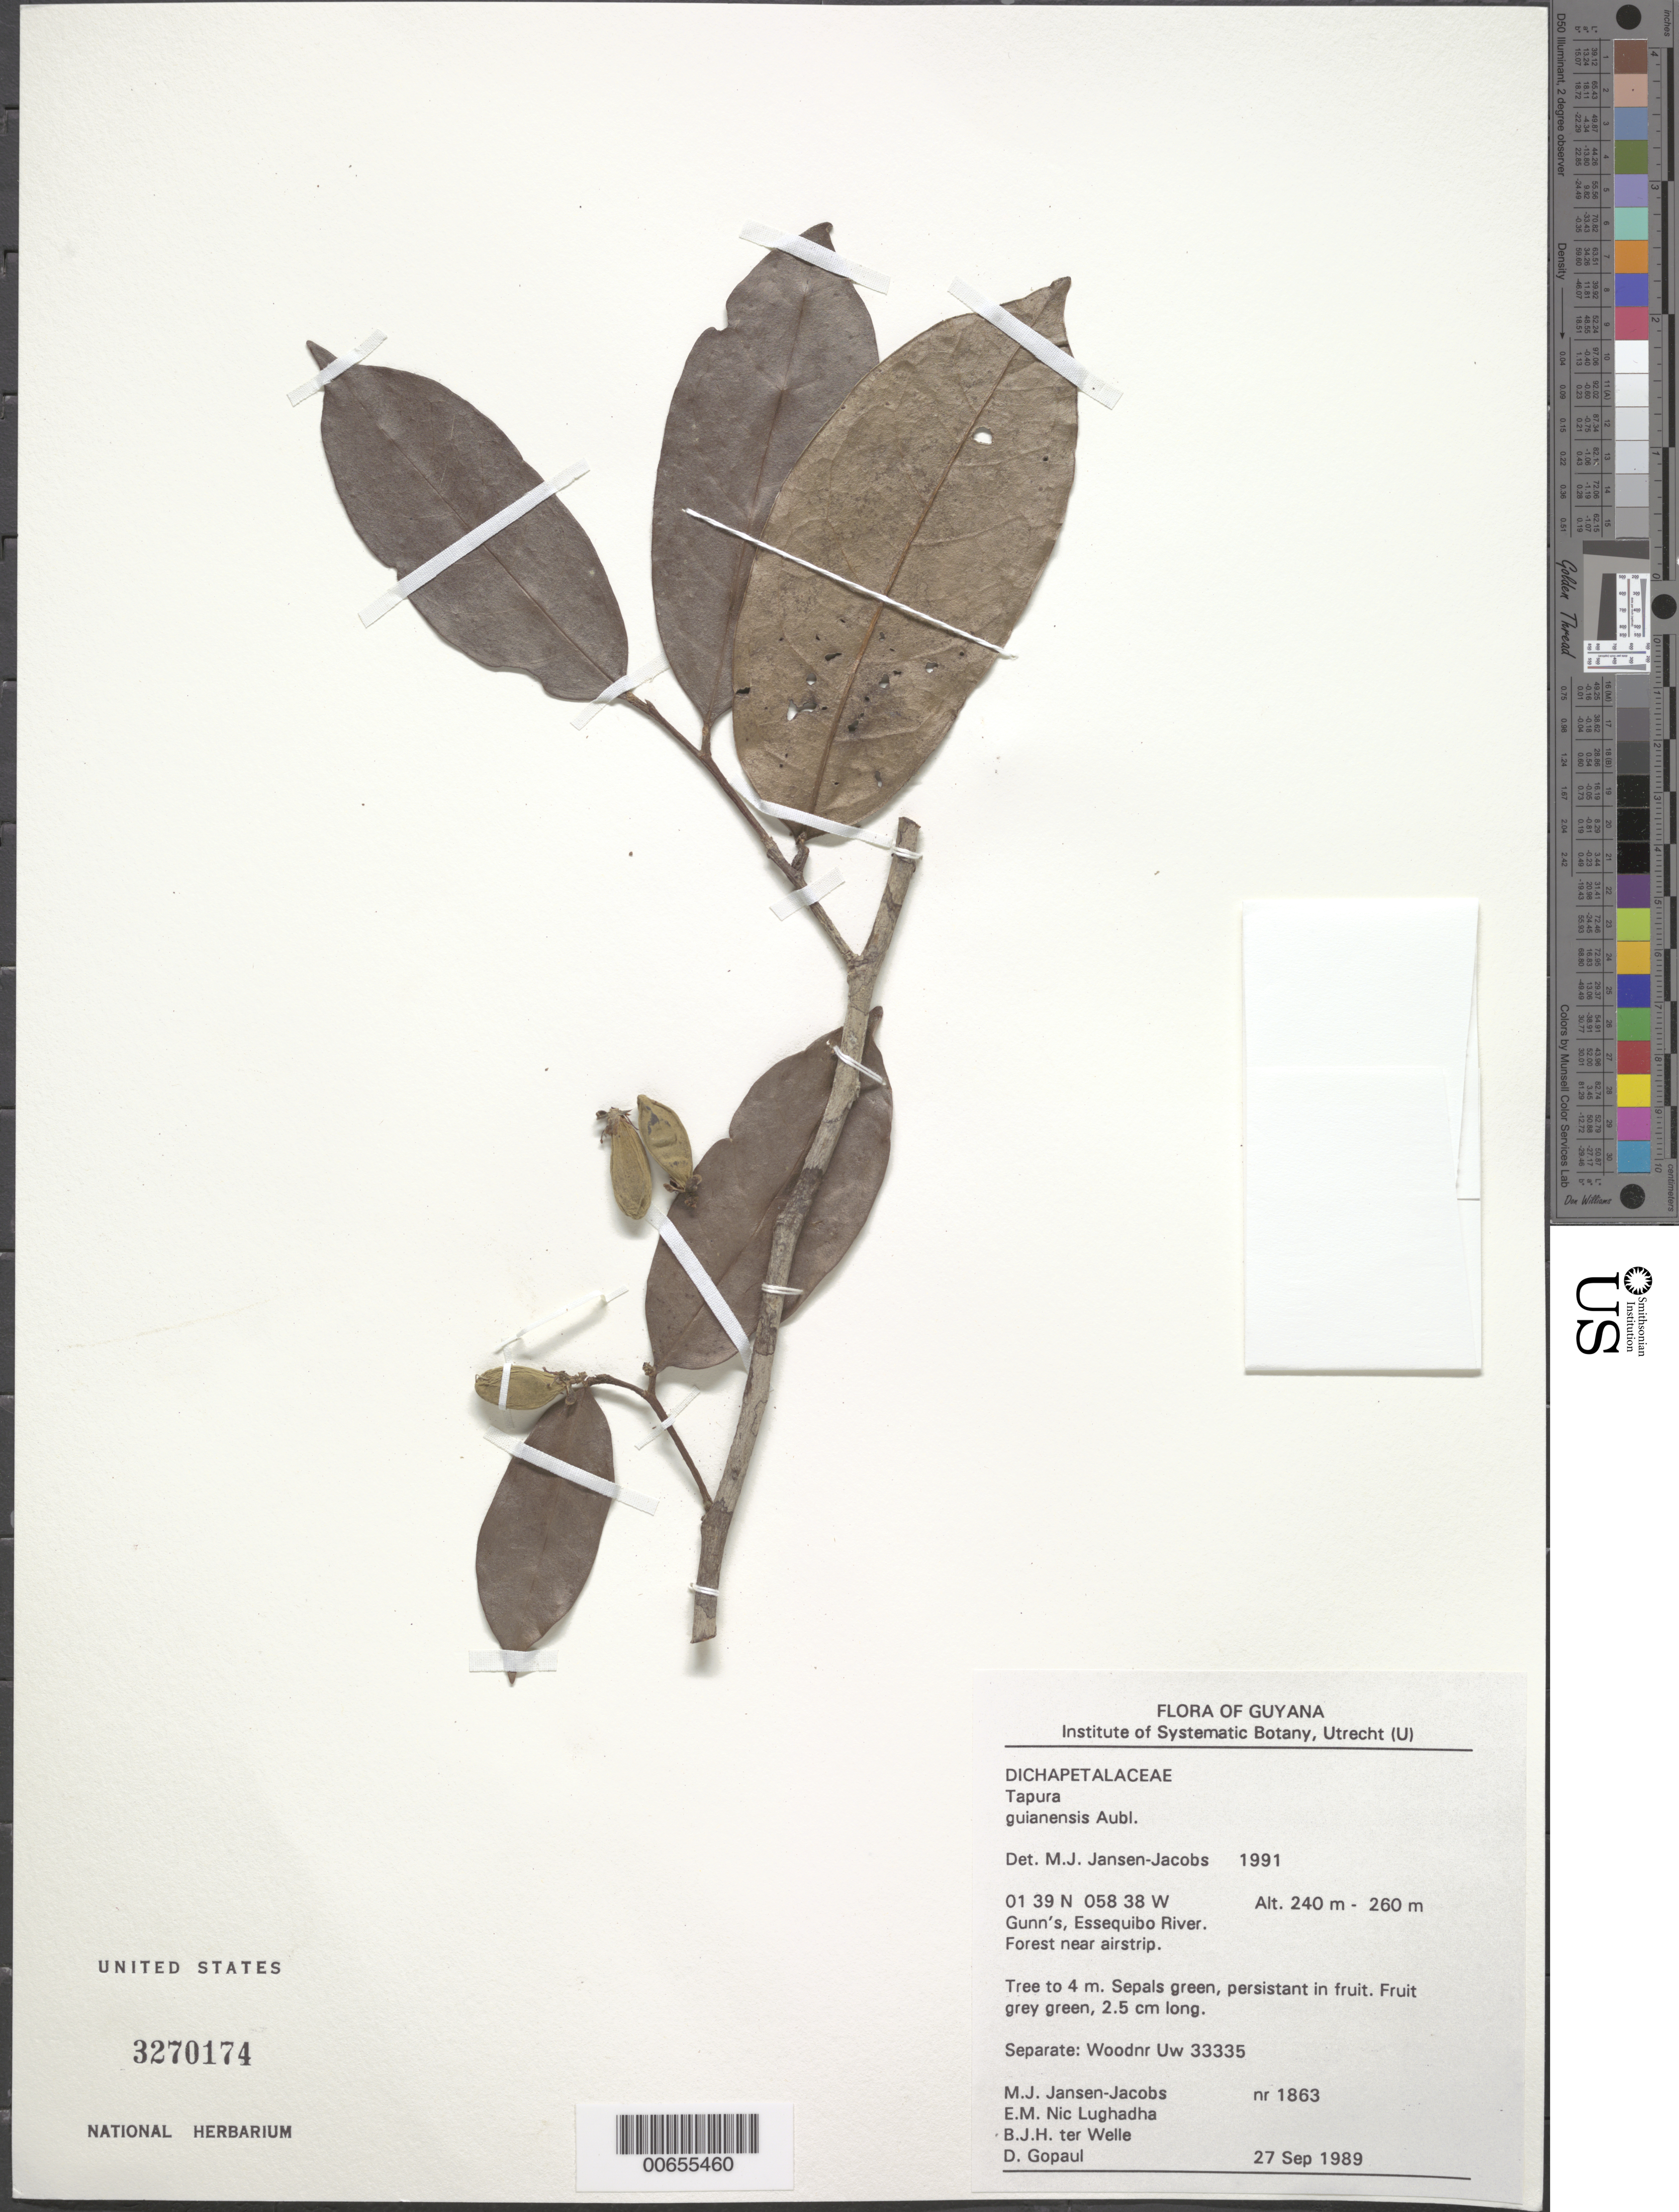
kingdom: Plantae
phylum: Tracheophyta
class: Magnoliopsida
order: Malpighiales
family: Dichapetalaceae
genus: Tapura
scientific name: Tapura guianensis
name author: Aubl.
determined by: Jansen-Jacobs, M. J., (U), Nationaal Herbarium Nederland, Utrecht University branch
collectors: M. J. Jansen-Jacobs, E. Nic Lughadha, B. Welle & D. Gopaul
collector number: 1863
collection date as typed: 27-Sep-89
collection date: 1989-09-27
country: Guyana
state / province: U. Takutu-U. Essequibo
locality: Gunn's, Essequibo River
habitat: Forest near airstrip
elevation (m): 240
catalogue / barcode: US 3270174